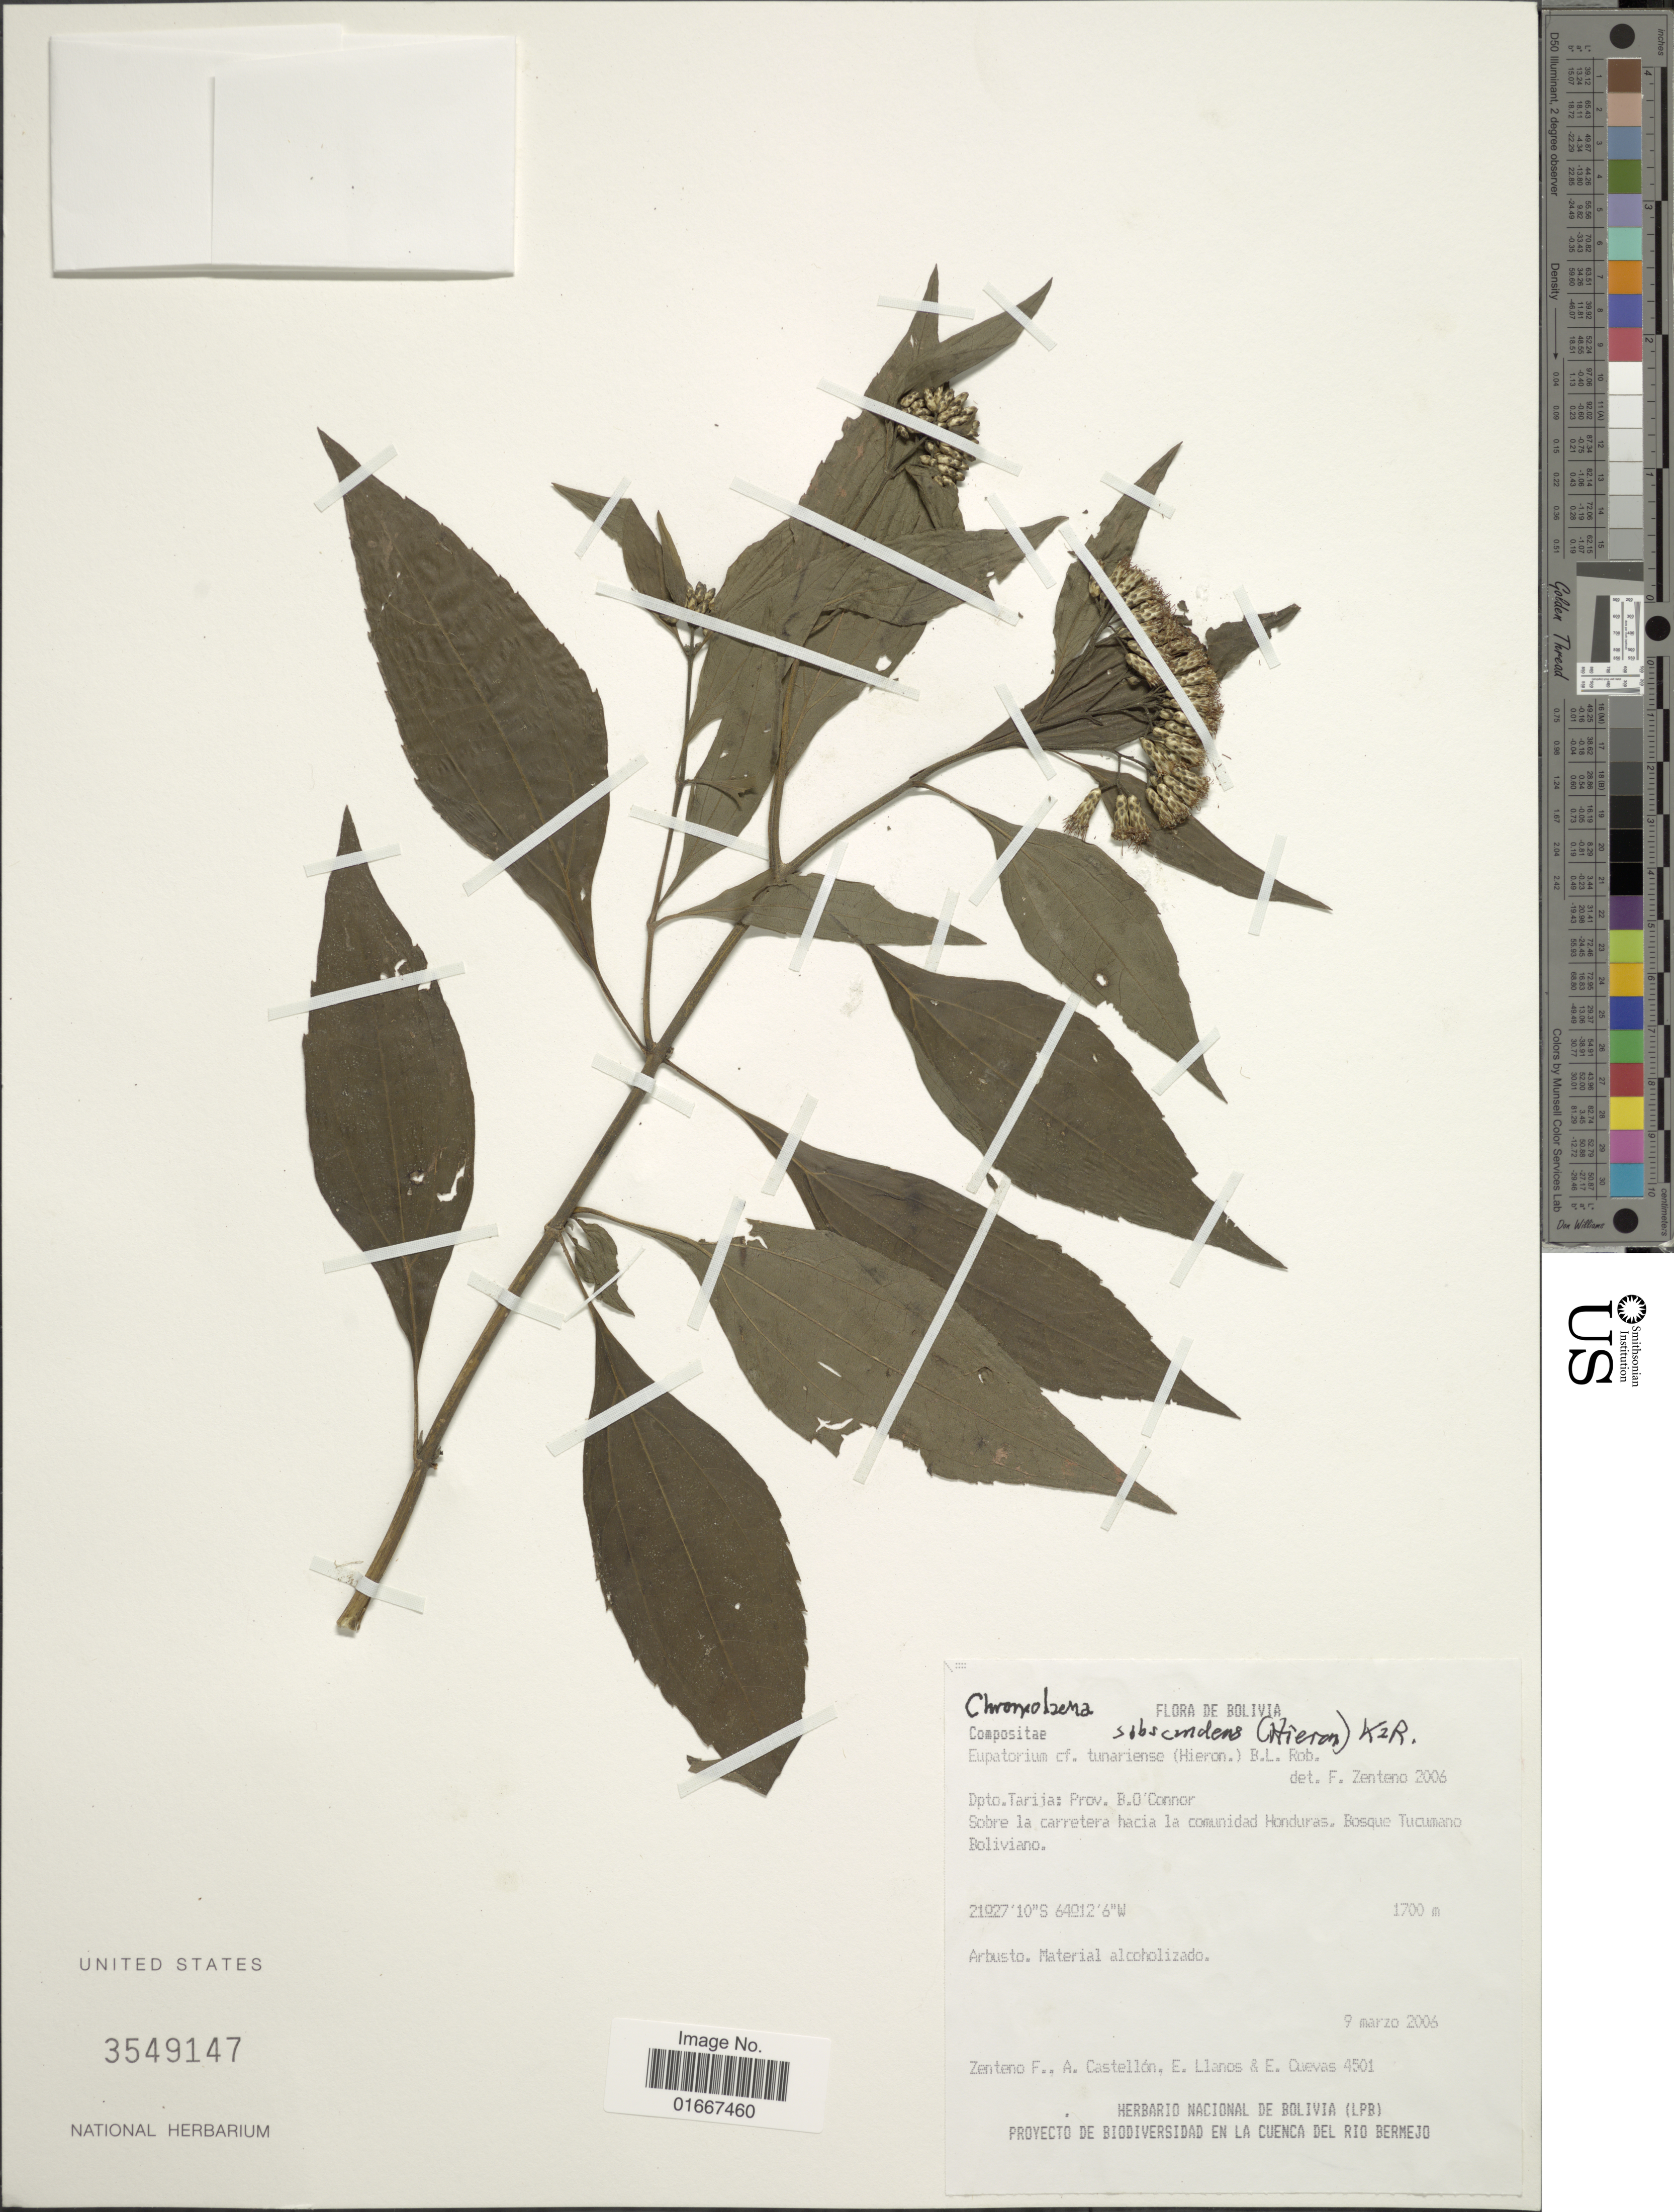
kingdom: Plantae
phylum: Tracheophyta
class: Magnoliopsida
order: Asterales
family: Asteraceae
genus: Chromolaena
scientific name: Chromolaena subscandens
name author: (Hieron.) R.M. King & H. Rob.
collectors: F. Zenteno, A. Castellon, E. Llanos & E. Cuevas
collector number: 4501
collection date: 2006-03-09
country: Bolivia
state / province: Tarija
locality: Prov. B. O'Connor, Sobre la carretera hacia la comunidad Honduras. Bosque Tucumano Boliviano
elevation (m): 1700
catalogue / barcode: US 3549147